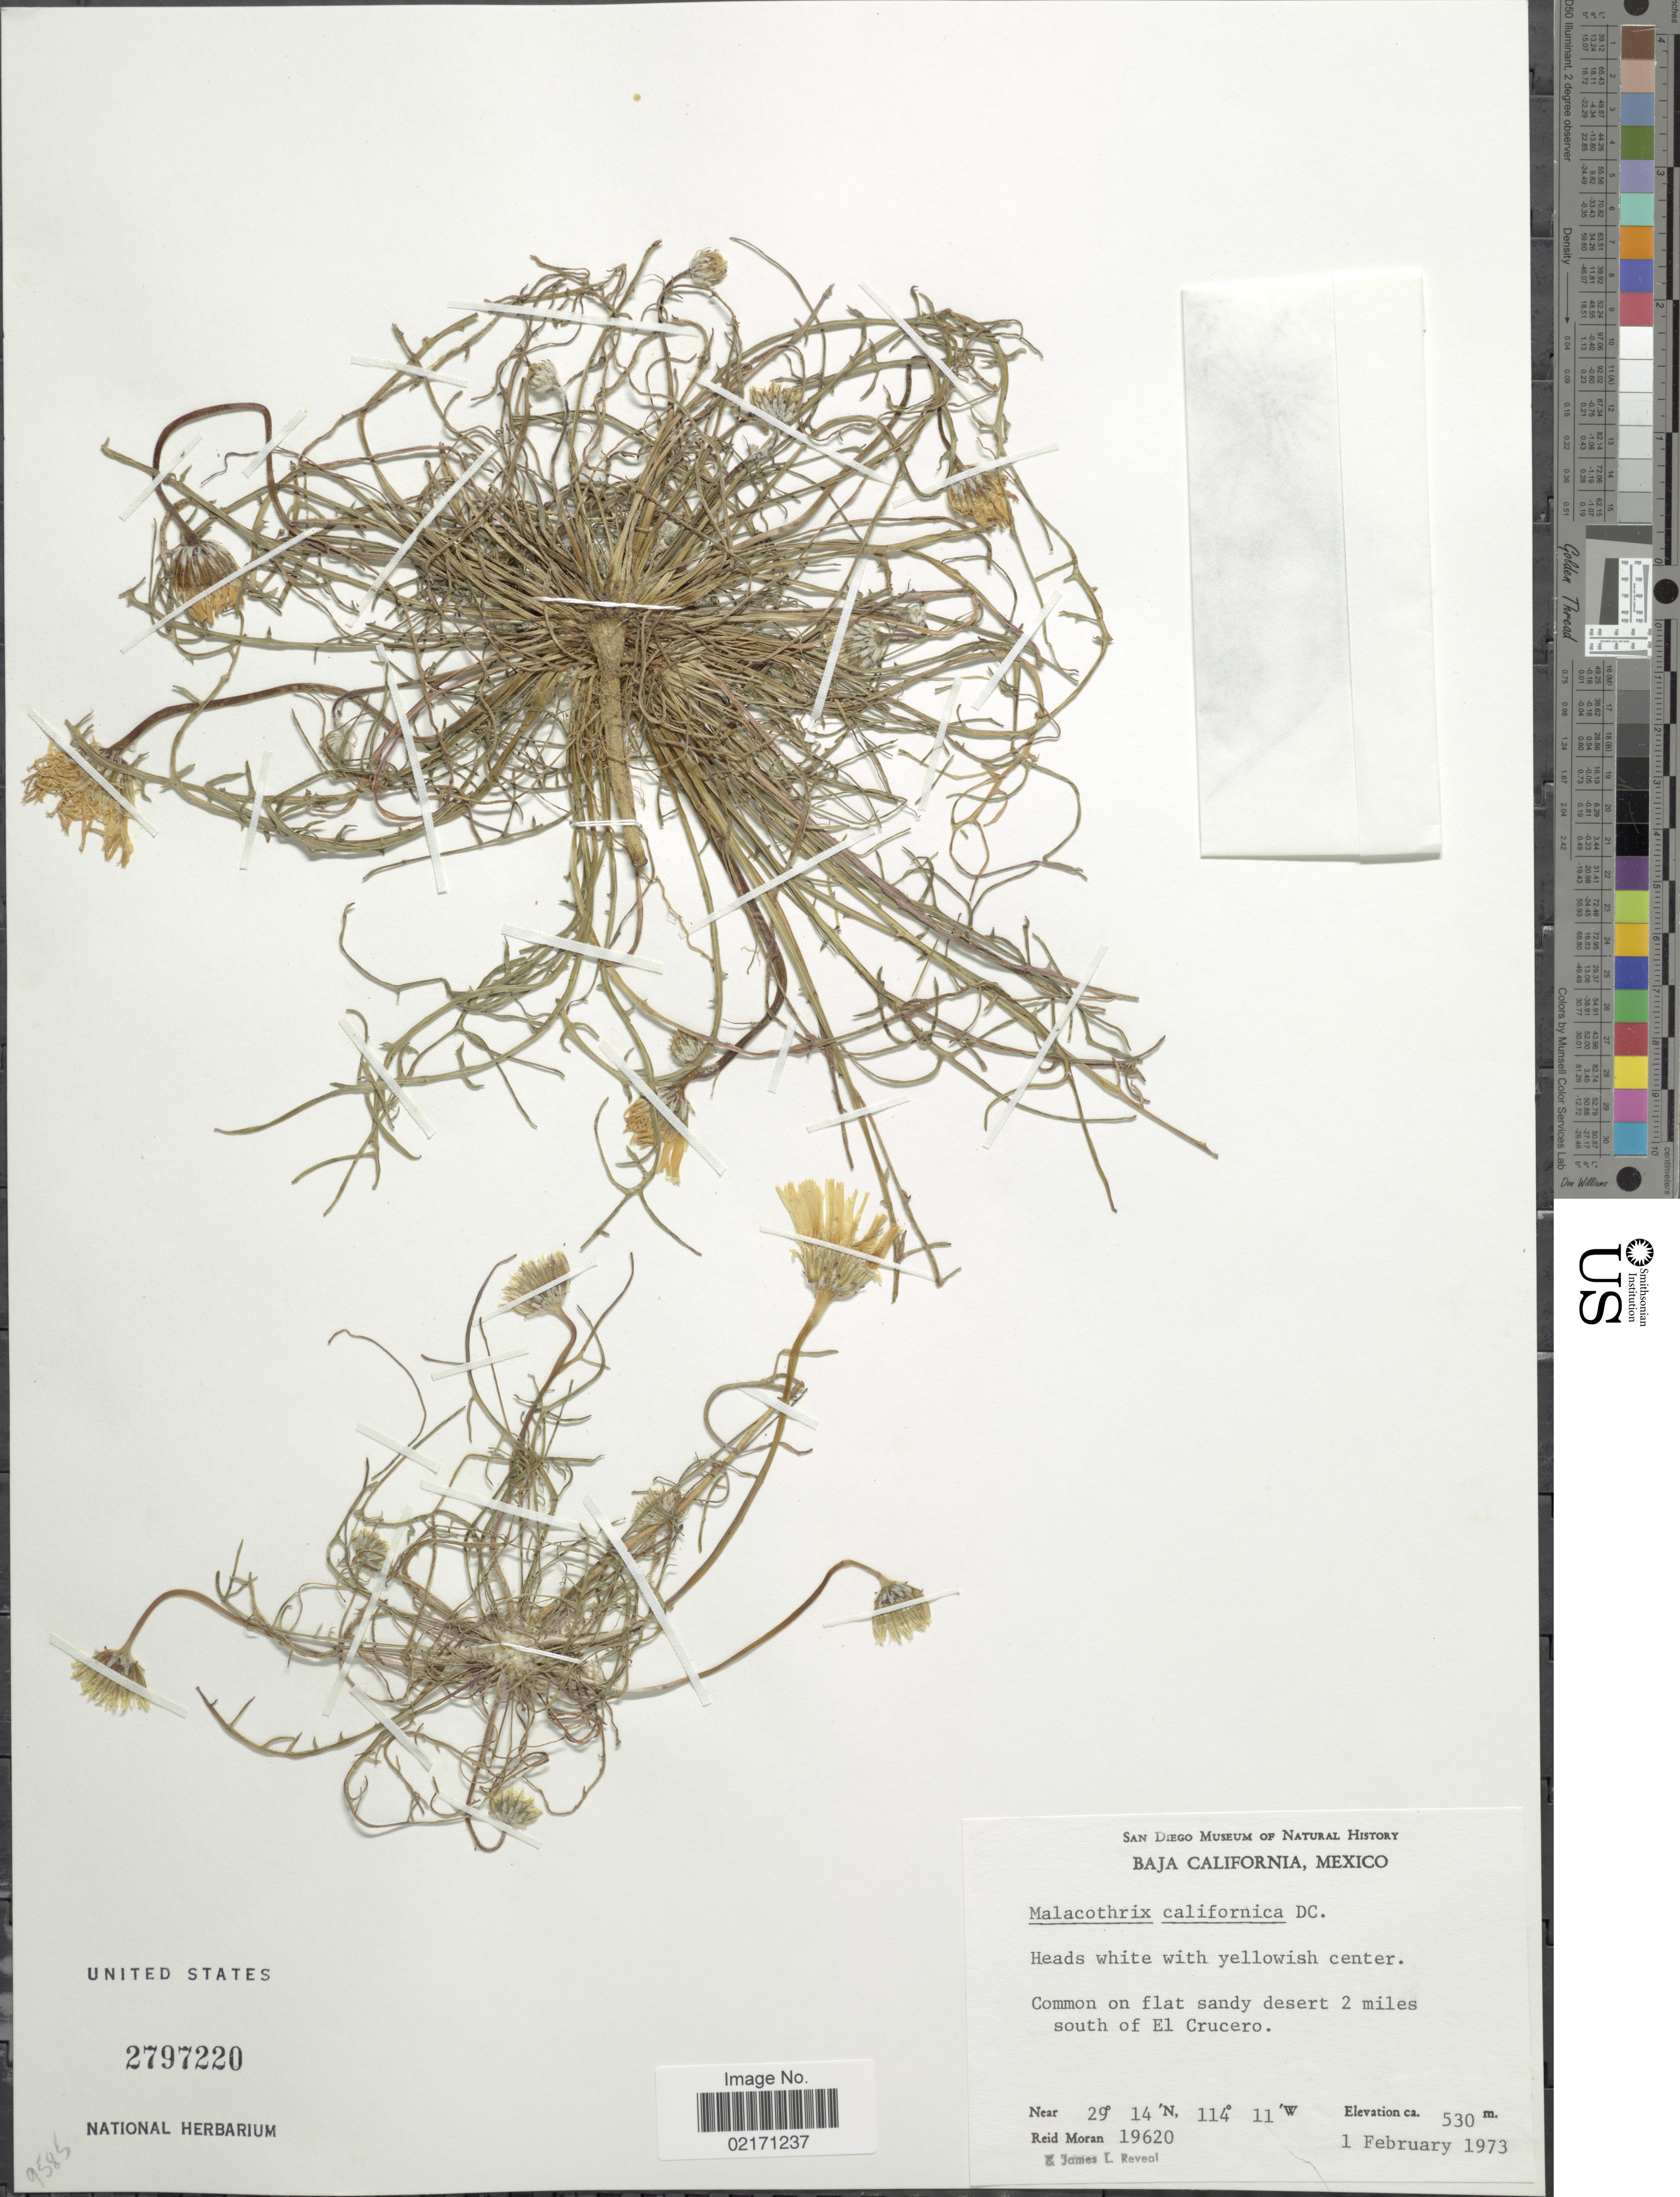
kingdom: Plantae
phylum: Tracheophyta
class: Magnoliopsida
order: Asterales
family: Asteraceae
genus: Malacothrix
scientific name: Malacothrix californica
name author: DC.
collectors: R. V. Moran & J. L. Reveal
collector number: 19620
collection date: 1973-02-01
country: Mexico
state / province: Baja California Norte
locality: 2 miles south of El Crucero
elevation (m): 530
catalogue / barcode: US 2797220